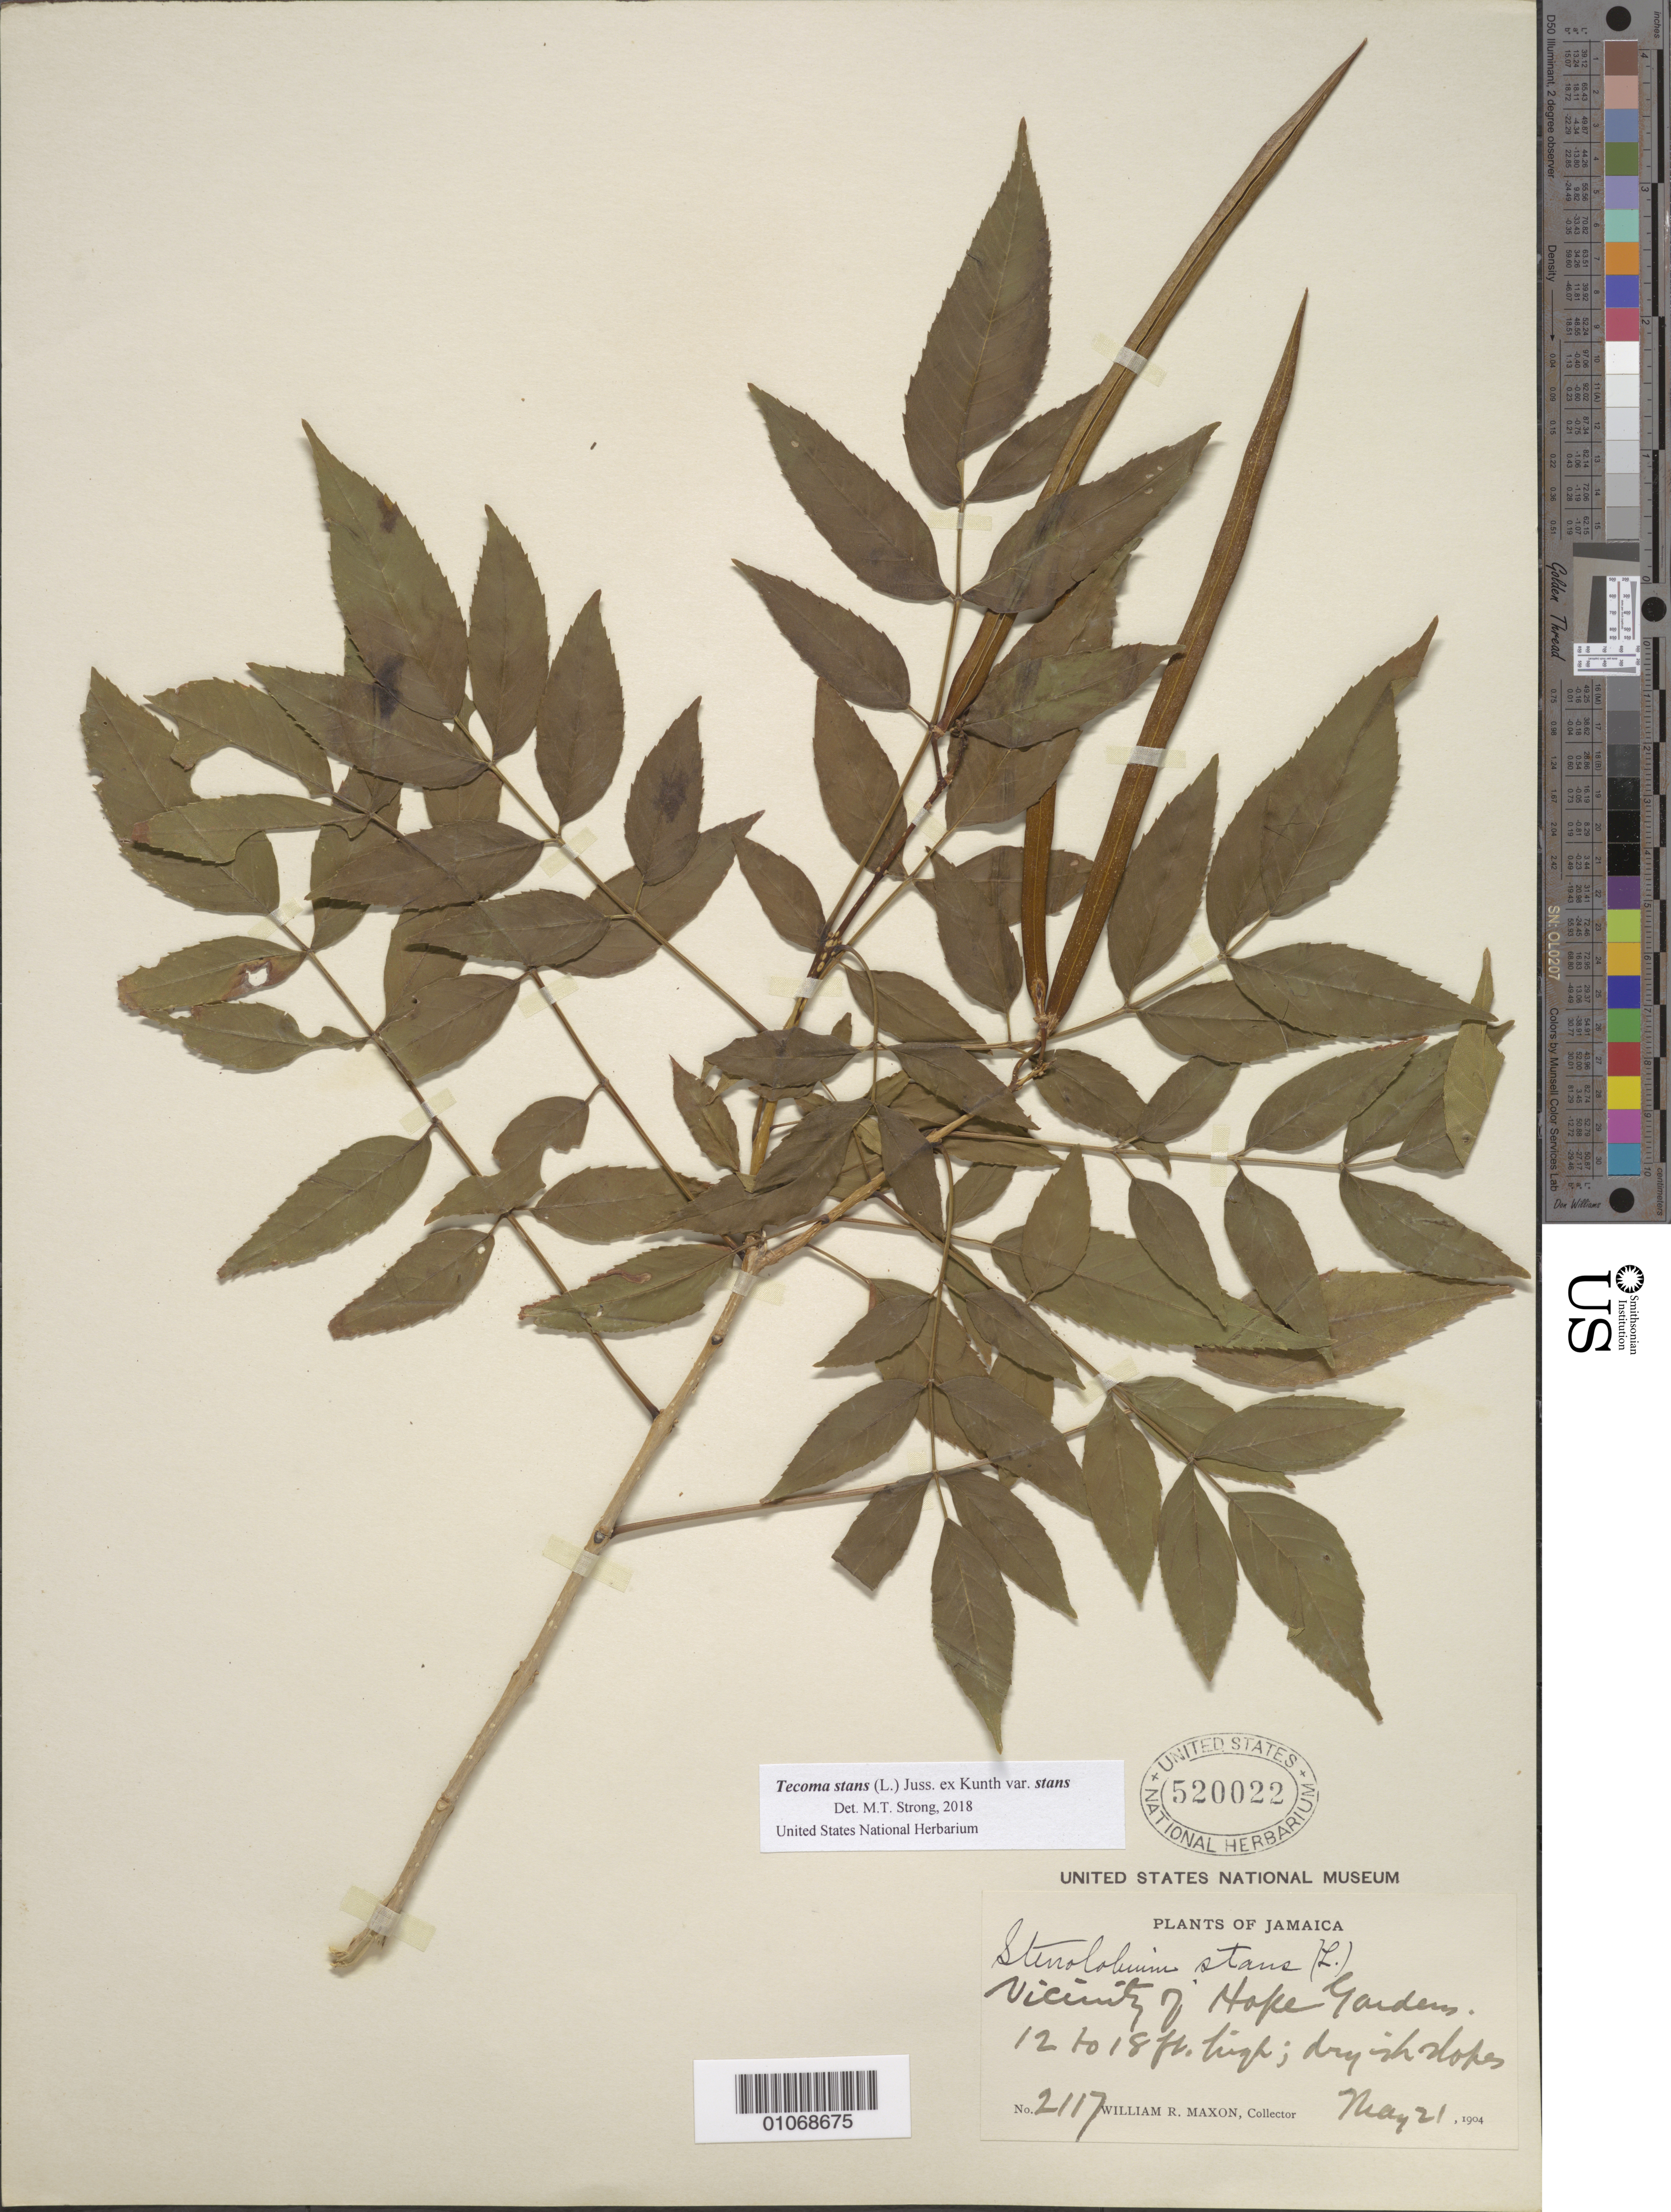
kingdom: Plantae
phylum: Tracheophyta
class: Magnoliopsida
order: Lamiales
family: Bignoniaceae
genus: Tecoma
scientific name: Tecoma stans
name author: (L.) Juss. ex Kunth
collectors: W. R. Maxon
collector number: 2117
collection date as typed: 21 May 1904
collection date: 1904-05-21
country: Jamaica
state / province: Kingston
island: Jamaica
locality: Vicinity of Hope Gardens, dryish slopes.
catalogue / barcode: US 520022